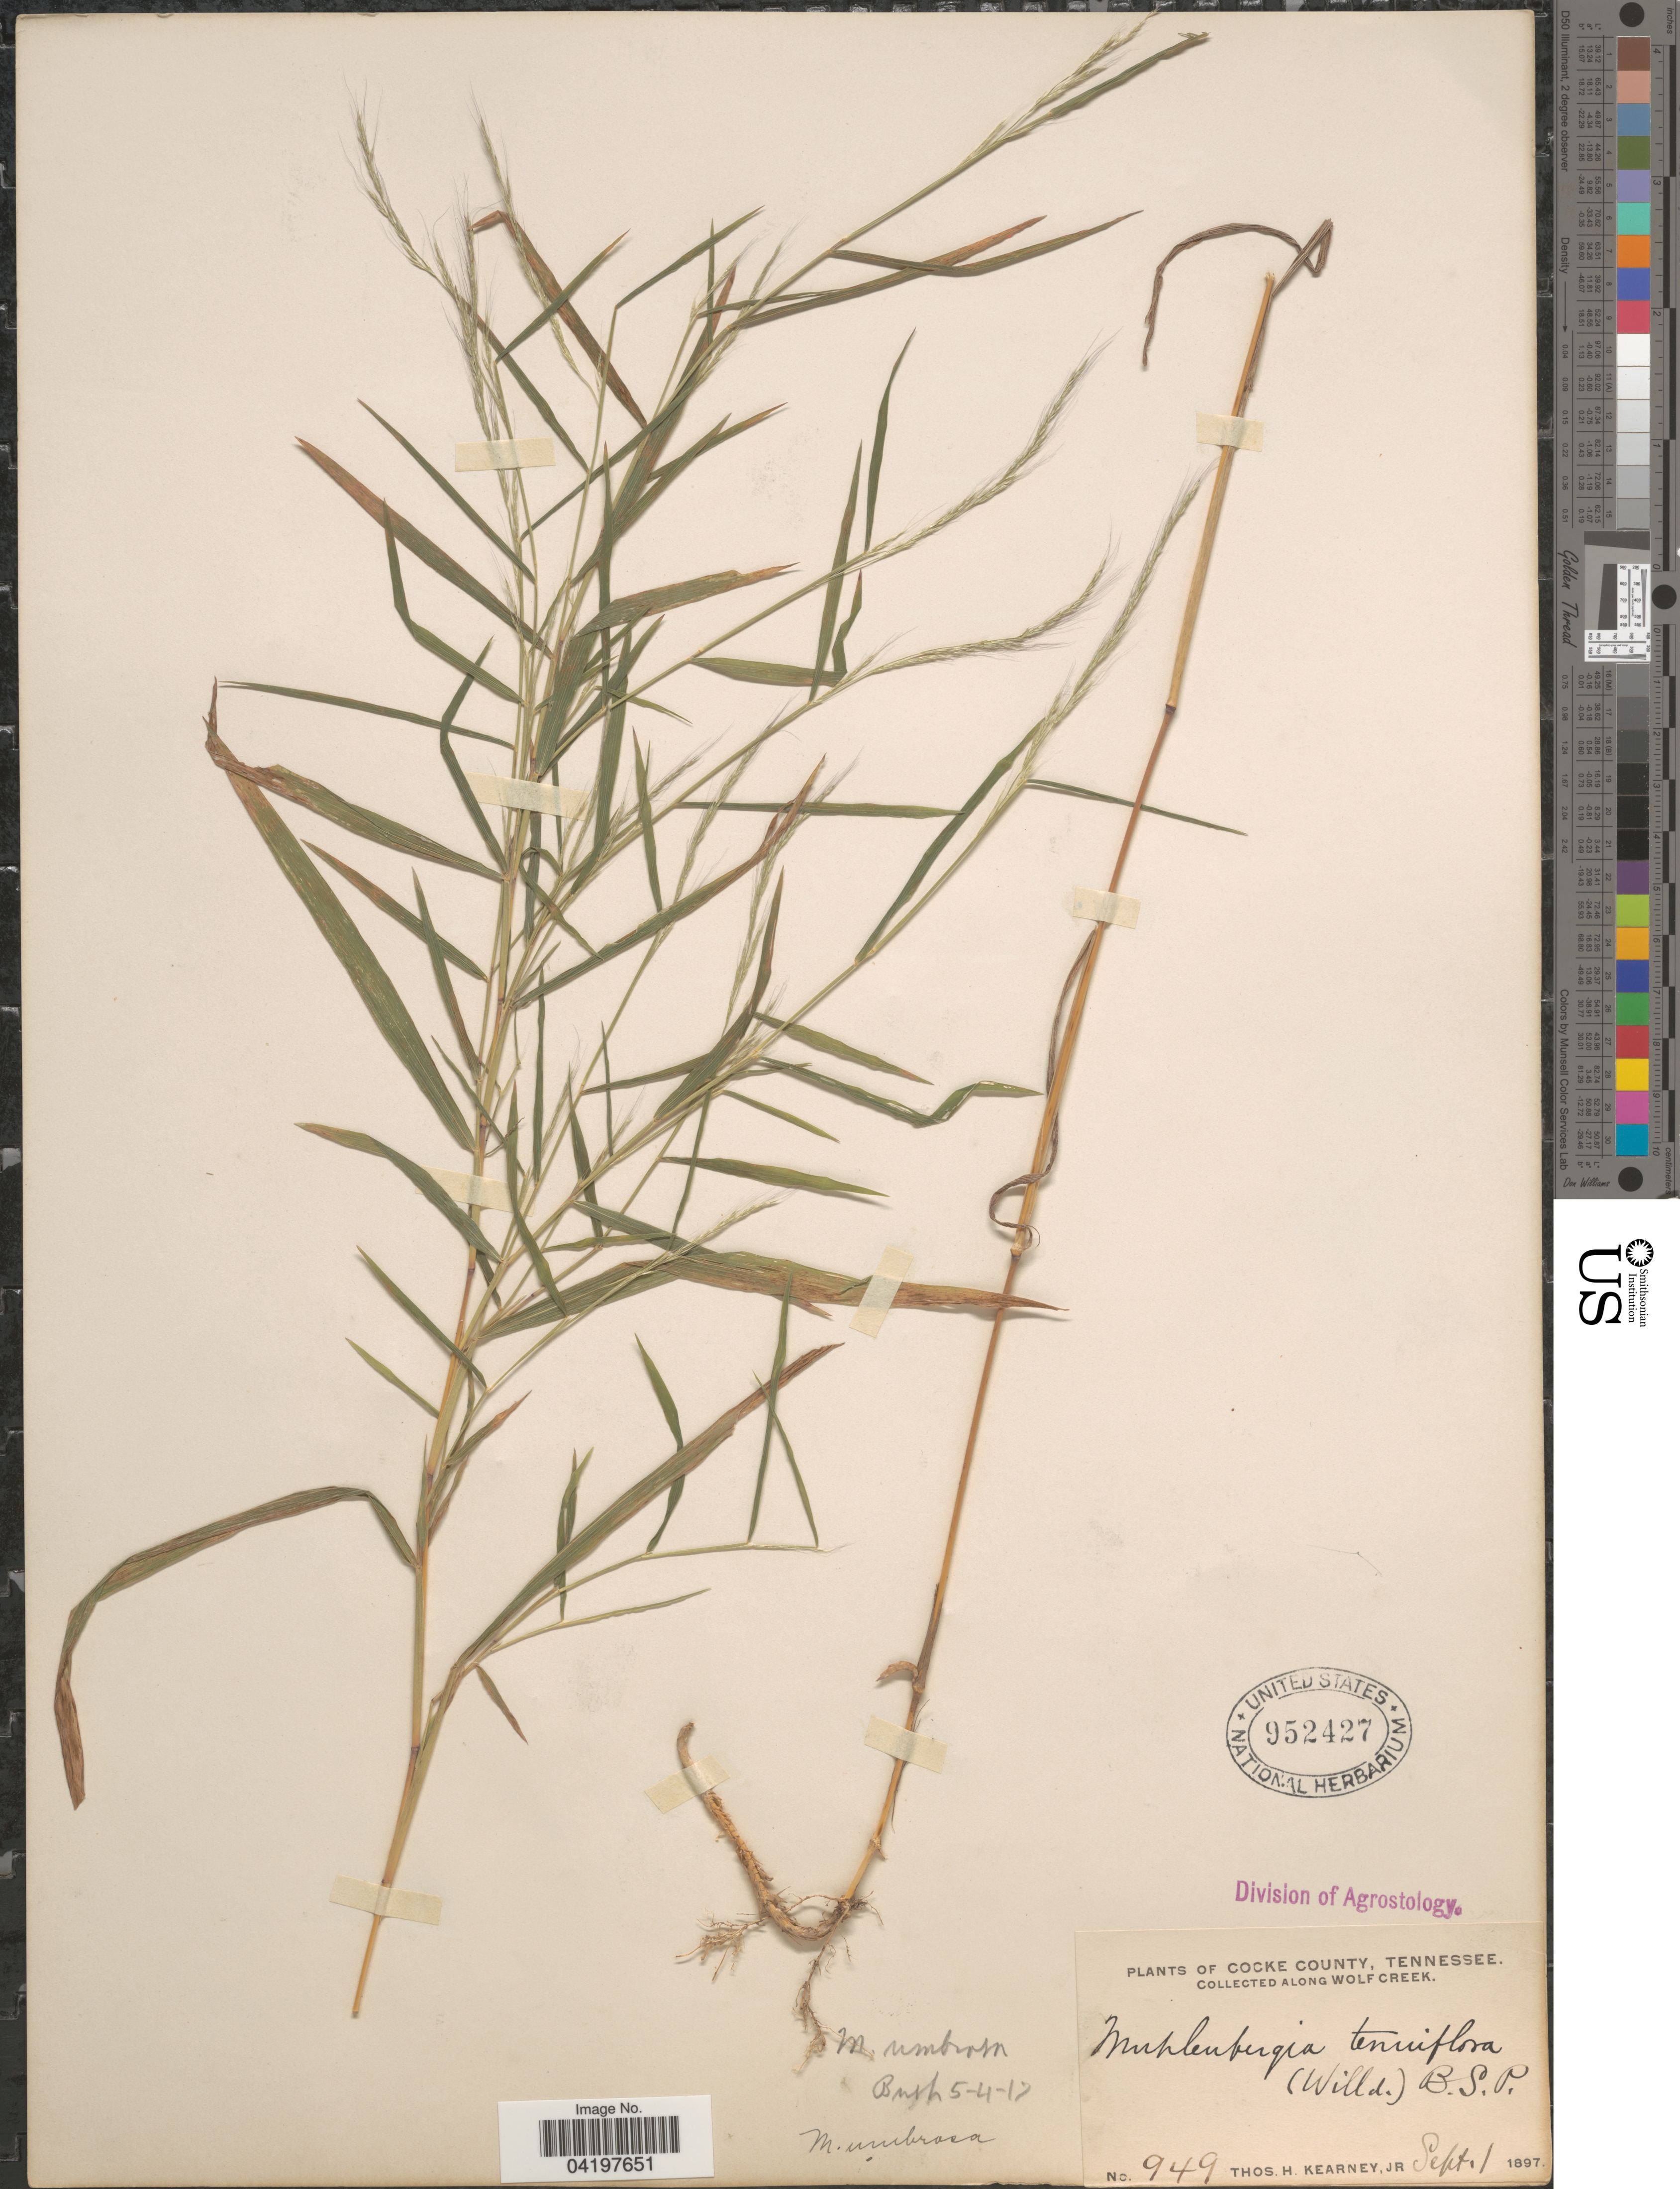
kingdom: Plantae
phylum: Tracheophyta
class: Liliopsida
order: Poales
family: Poaceae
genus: Muhlenbergia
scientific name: Muhlenbergia sylvatica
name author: (Torr.) Torr. ex A. Gray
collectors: T. H. Kearney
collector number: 949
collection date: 1897-09-01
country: United States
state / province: Tennessee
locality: Cocke County. Along Wolf Creek.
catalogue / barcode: US 952427